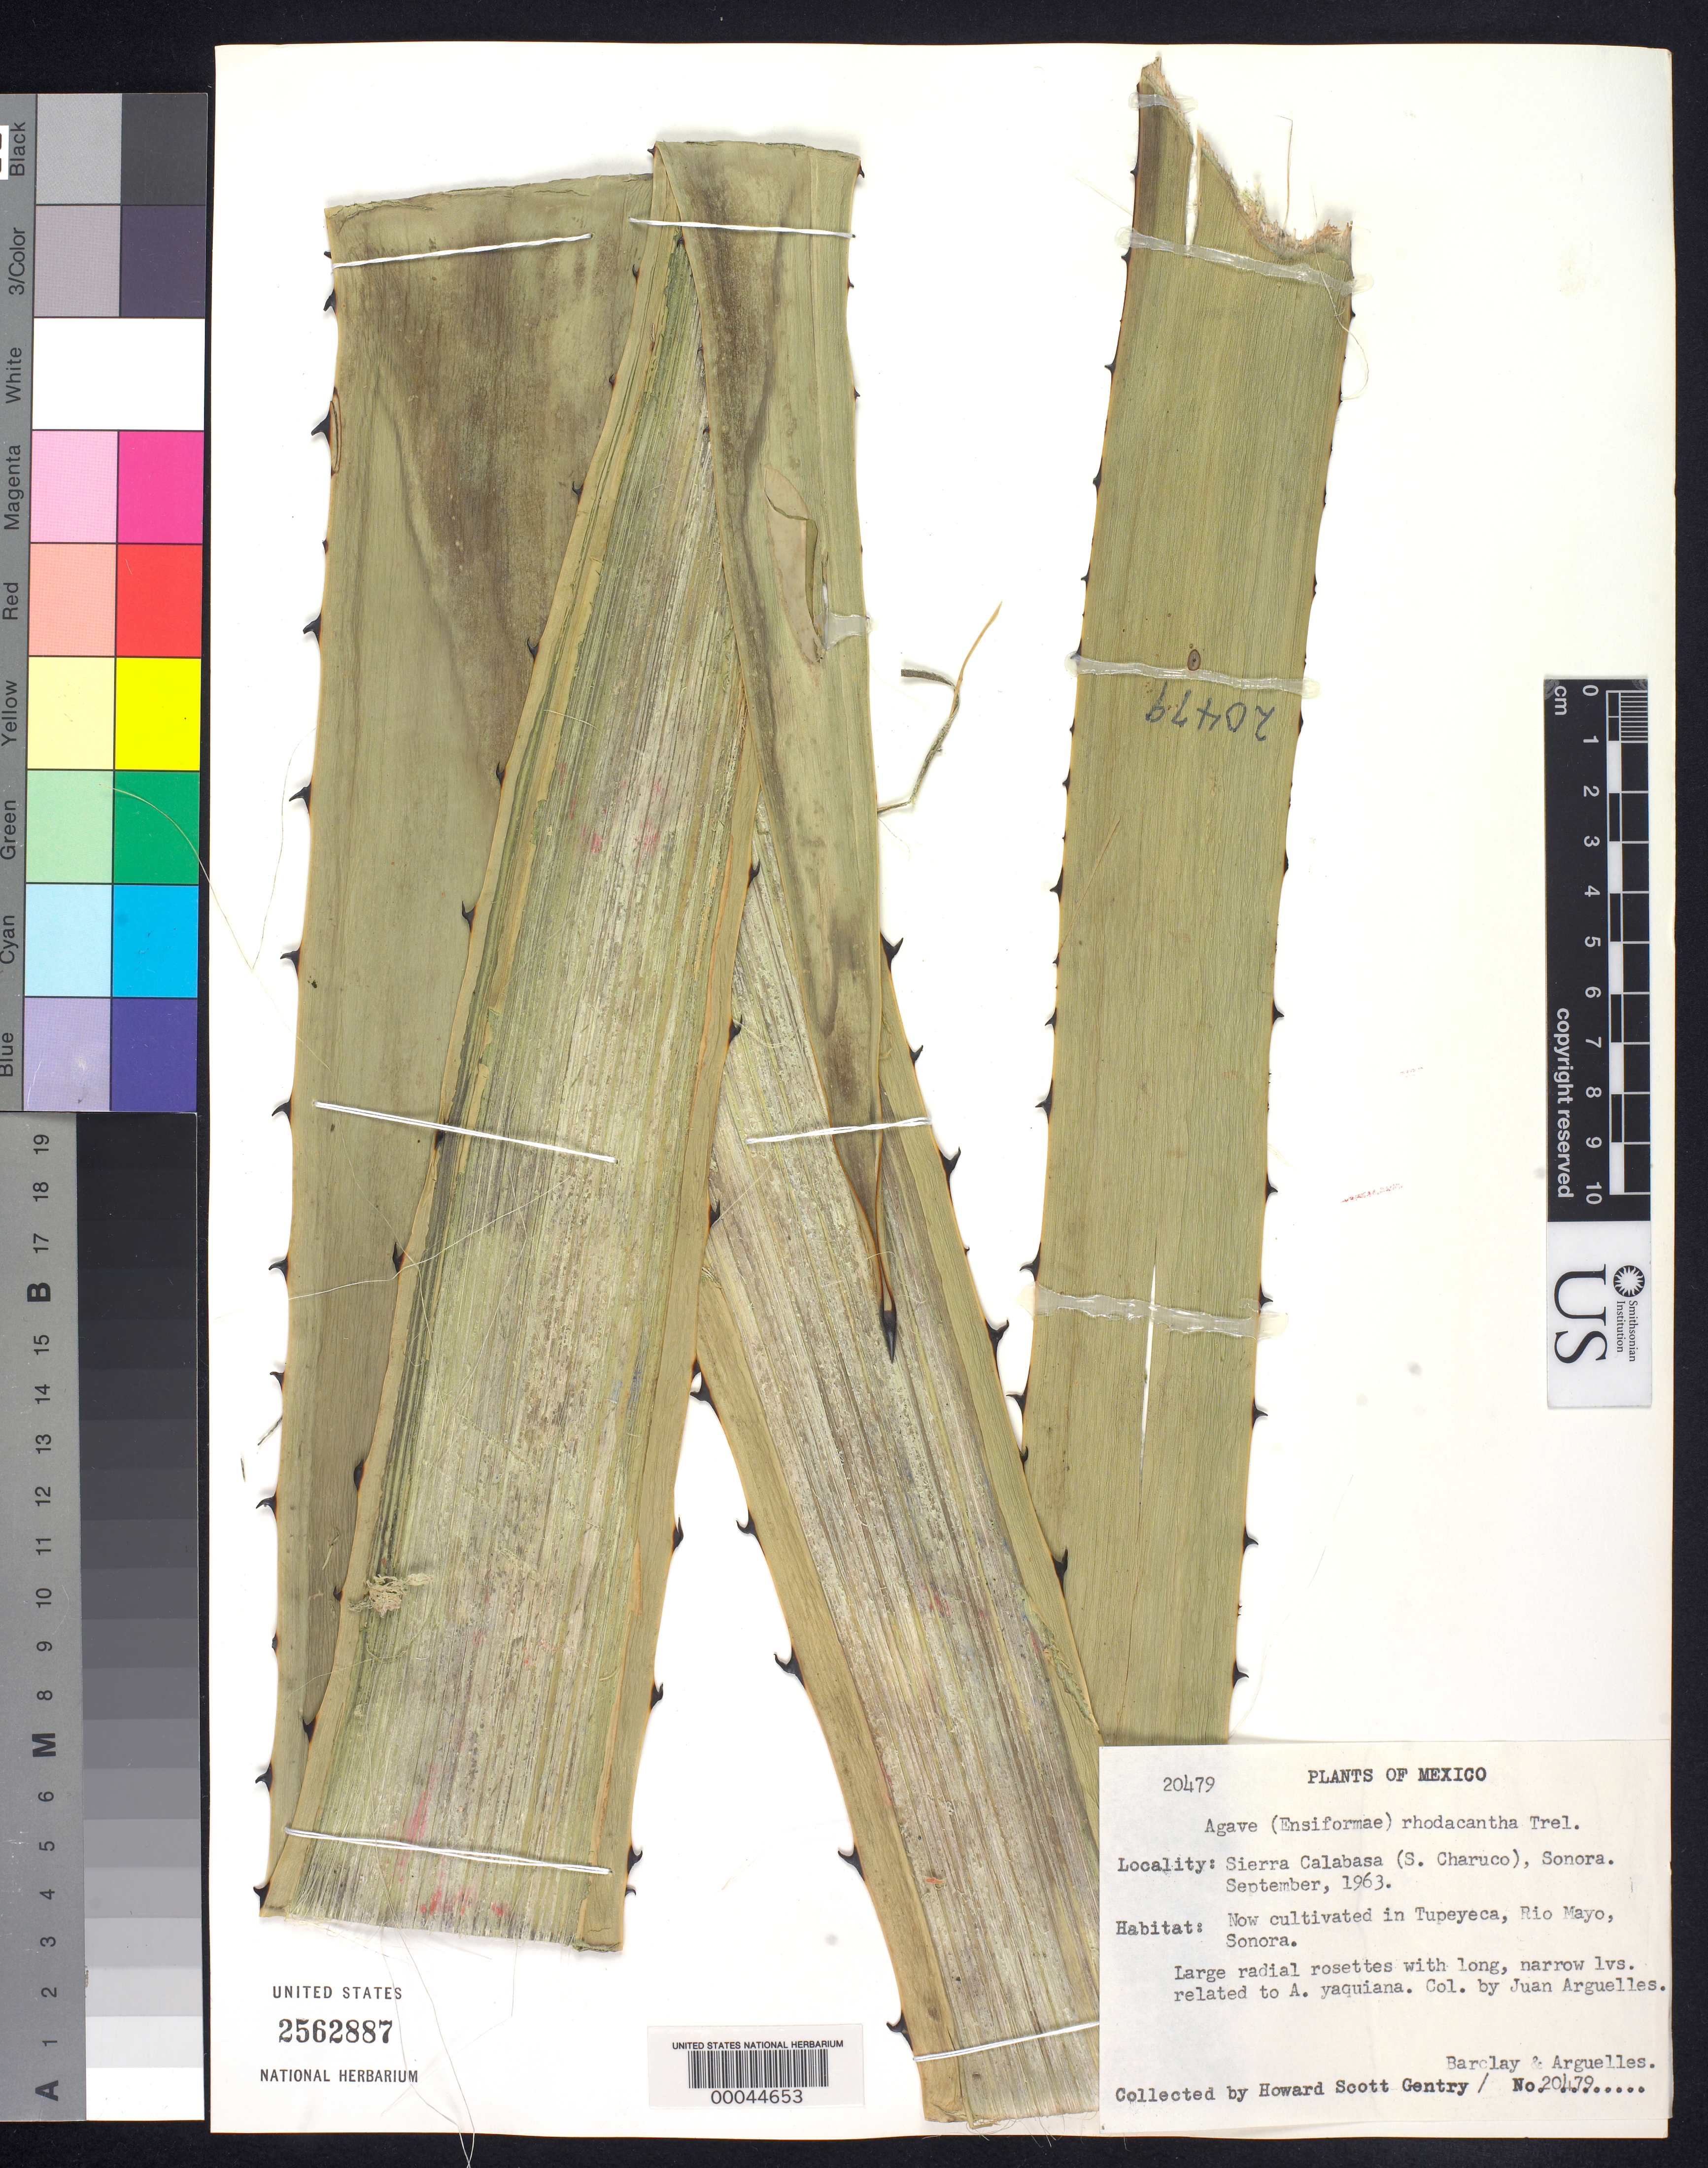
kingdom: Plantae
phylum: Tracheophyta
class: Liliopsida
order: Asparagales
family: Asparagaceae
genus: Agave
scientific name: Agave rhodacantha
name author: Trel.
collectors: H. S. Gentry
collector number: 20479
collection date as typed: Sep 1963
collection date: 1963-09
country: Mexico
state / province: Sonora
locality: Sierra calabasa (s Charuco)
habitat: Now cultivated in tupeyeca, rio mayo, sonora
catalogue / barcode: US 2562887